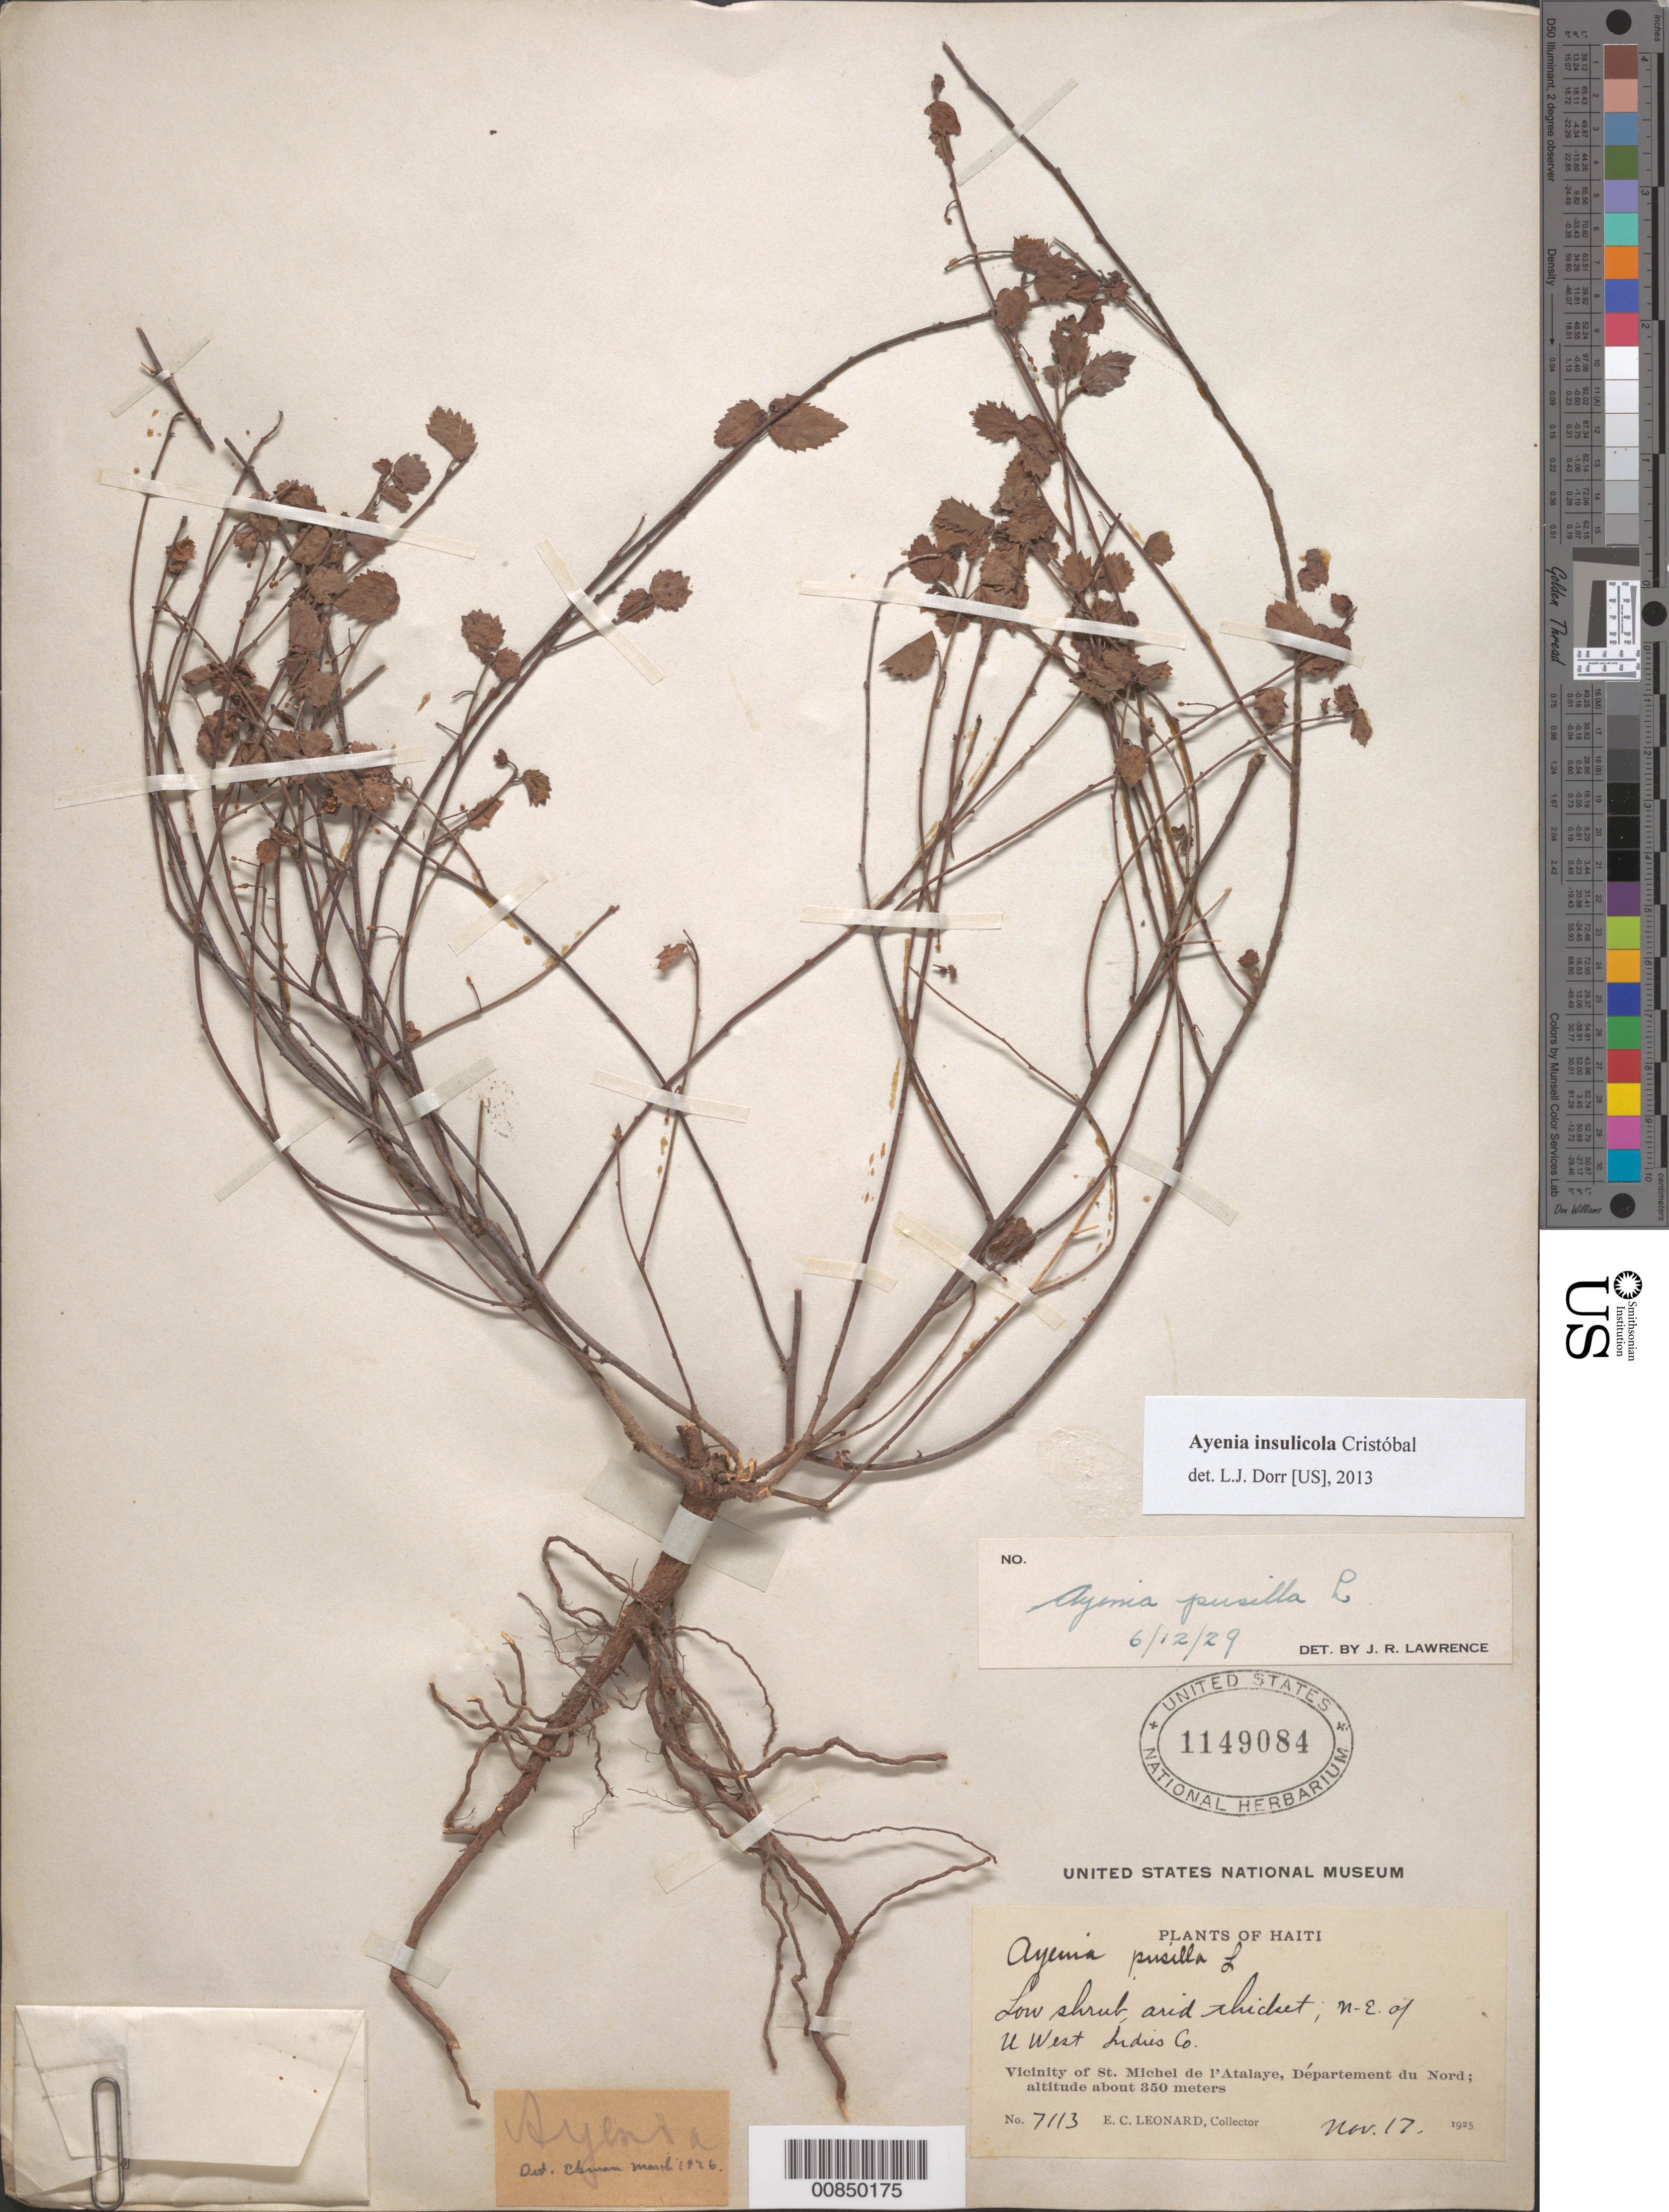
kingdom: Plantae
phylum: Tracheophyta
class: Magnoliopsida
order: Malvales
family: Malvaceae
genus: Ayenia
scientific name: Ayenia insulicola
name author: Cristóbal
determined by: Dorr, L. J., (BOT), Smithsonian Institution - National Museum of Natural History (UNITED STATES)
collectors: E. C. Leonard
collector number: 7113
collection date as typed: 17 Nov 1925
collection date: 1925-11-17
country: Haiti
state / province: Artibonite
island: Hispaniola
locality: Vicinity of St. Michel de l'Atalaye, NE of U West Indies Co.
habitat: Arid thicket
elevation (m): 350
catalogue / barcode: US 1149084